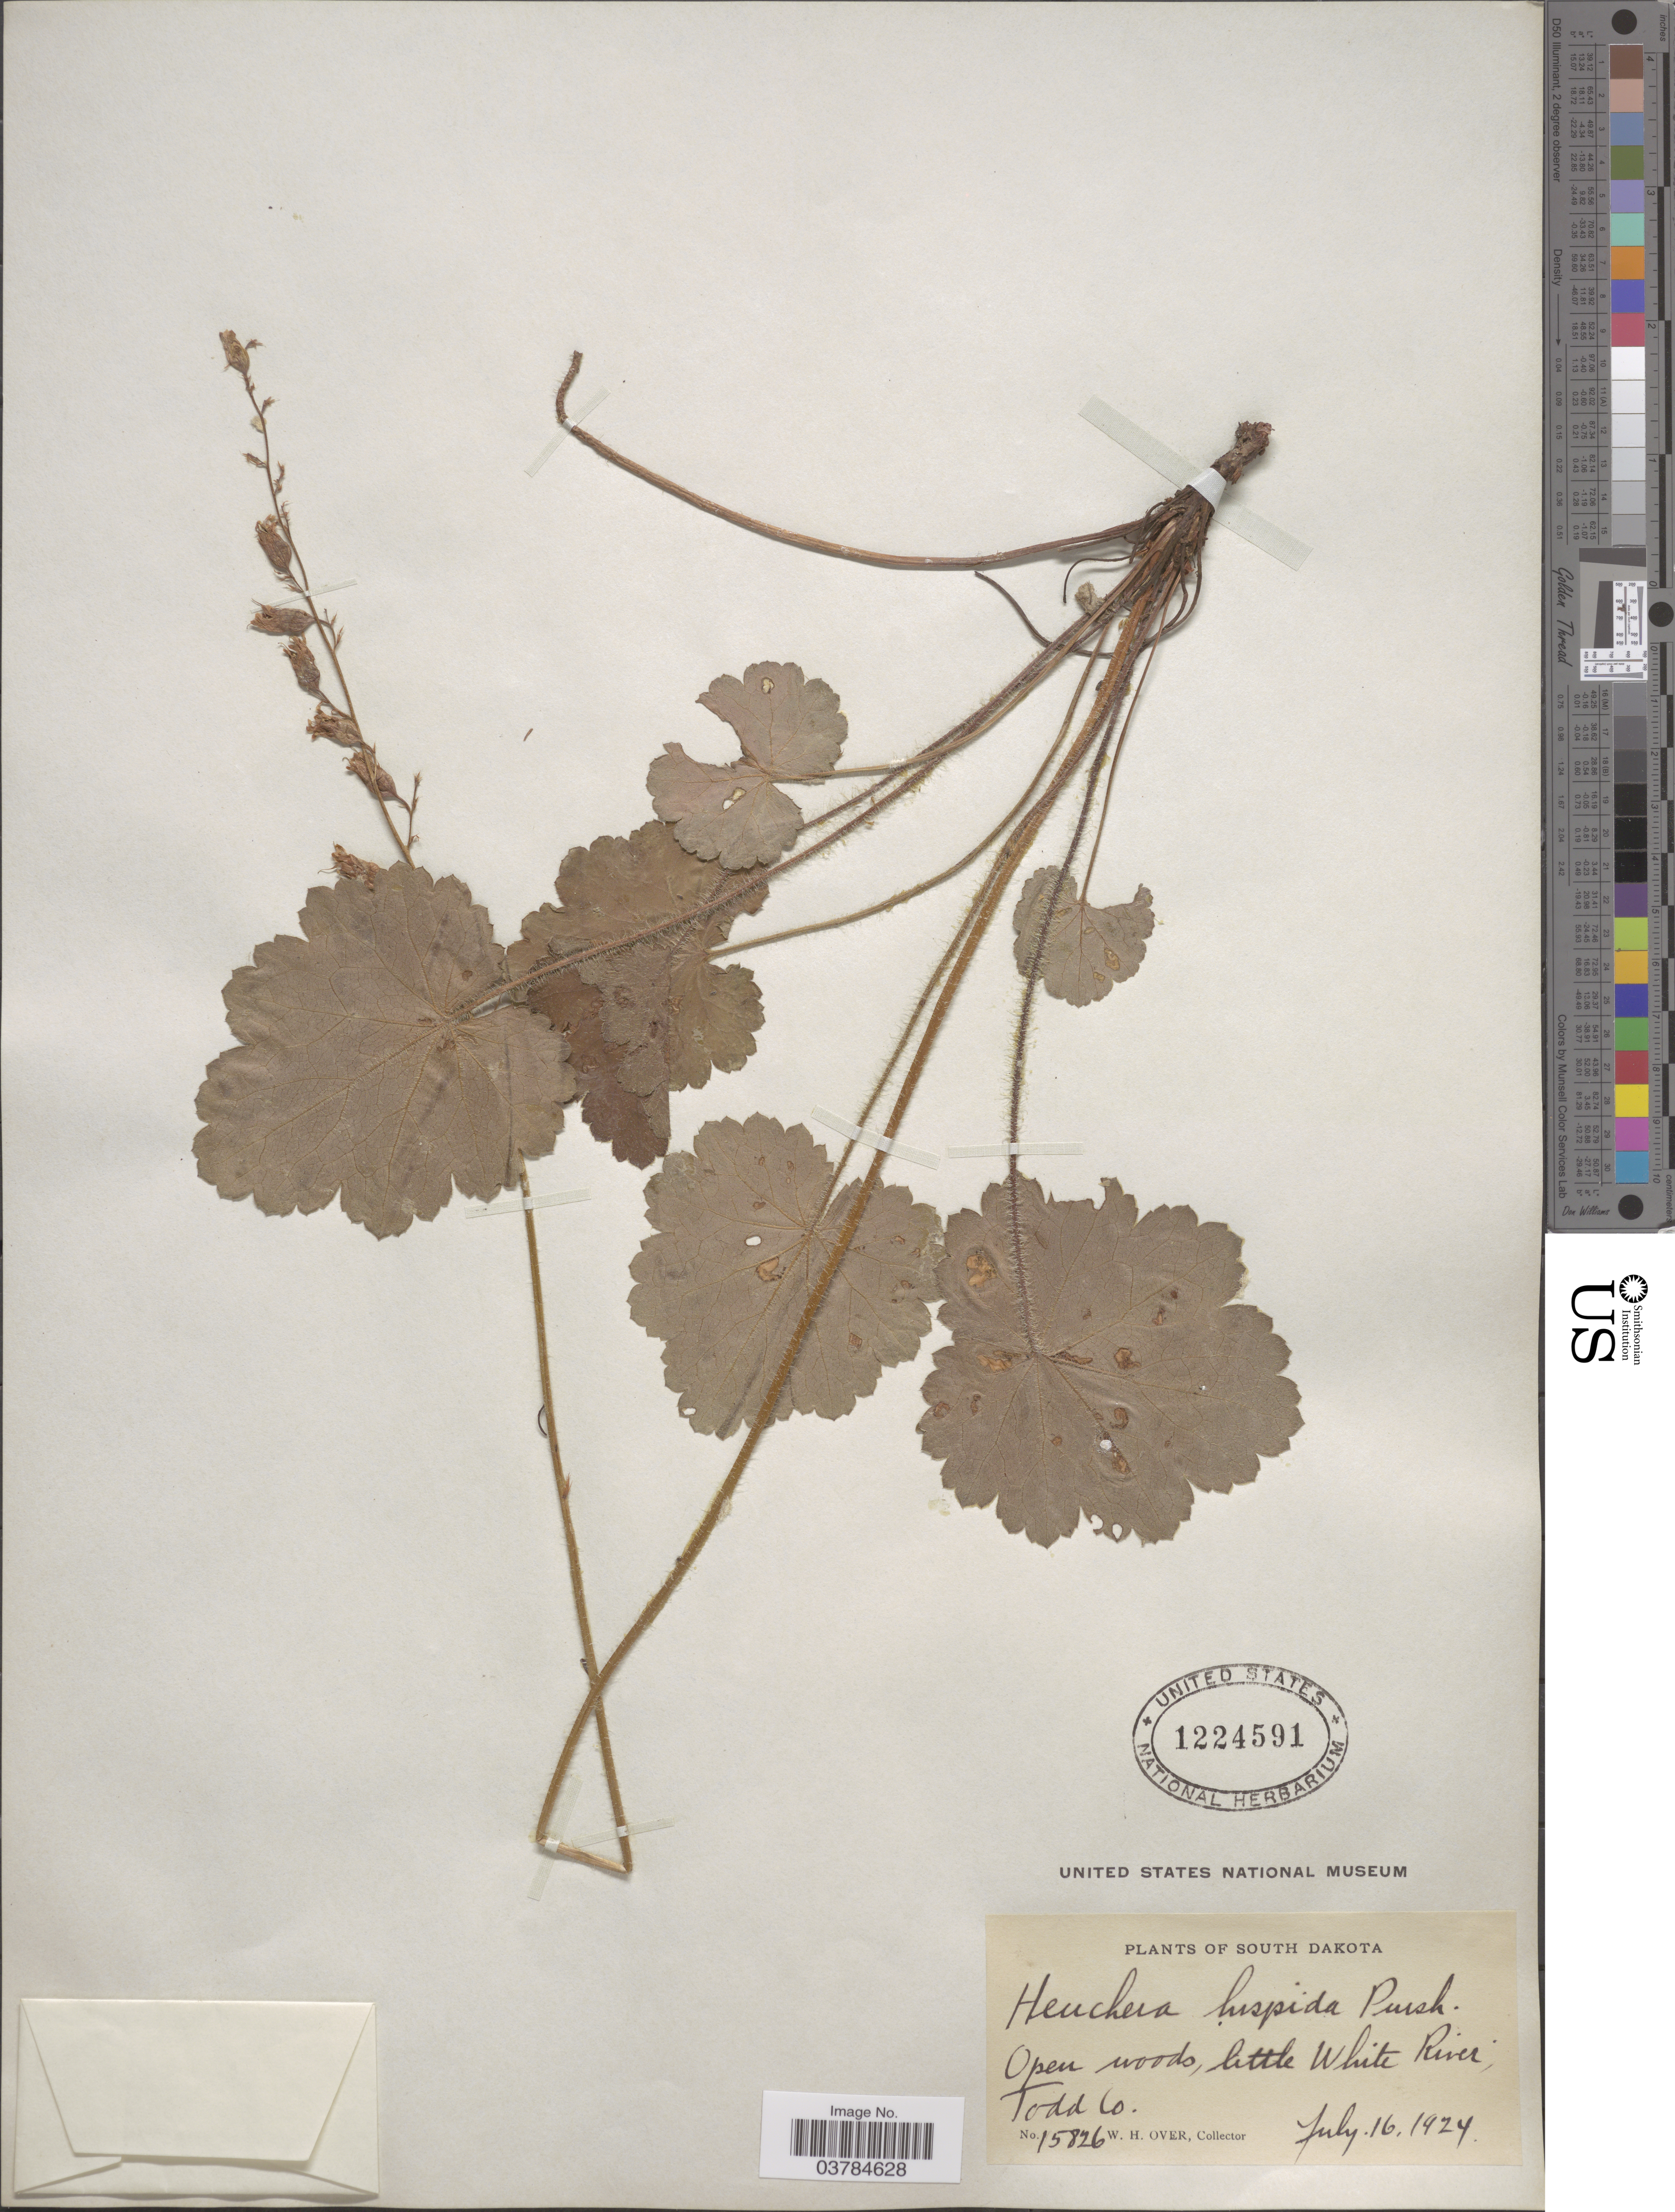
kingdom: Plantae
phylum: Tracheophyta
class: Magnoliopsida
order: Saxifragales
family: Saxifragaceae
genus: Heuchera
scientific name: Heuchera hispida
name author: Pursh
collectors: W. Over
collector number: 15826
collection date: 1924-07-16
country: United States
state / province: South Dakota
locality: Open woods, little White River, Todd Co.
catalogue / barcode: US 1224591